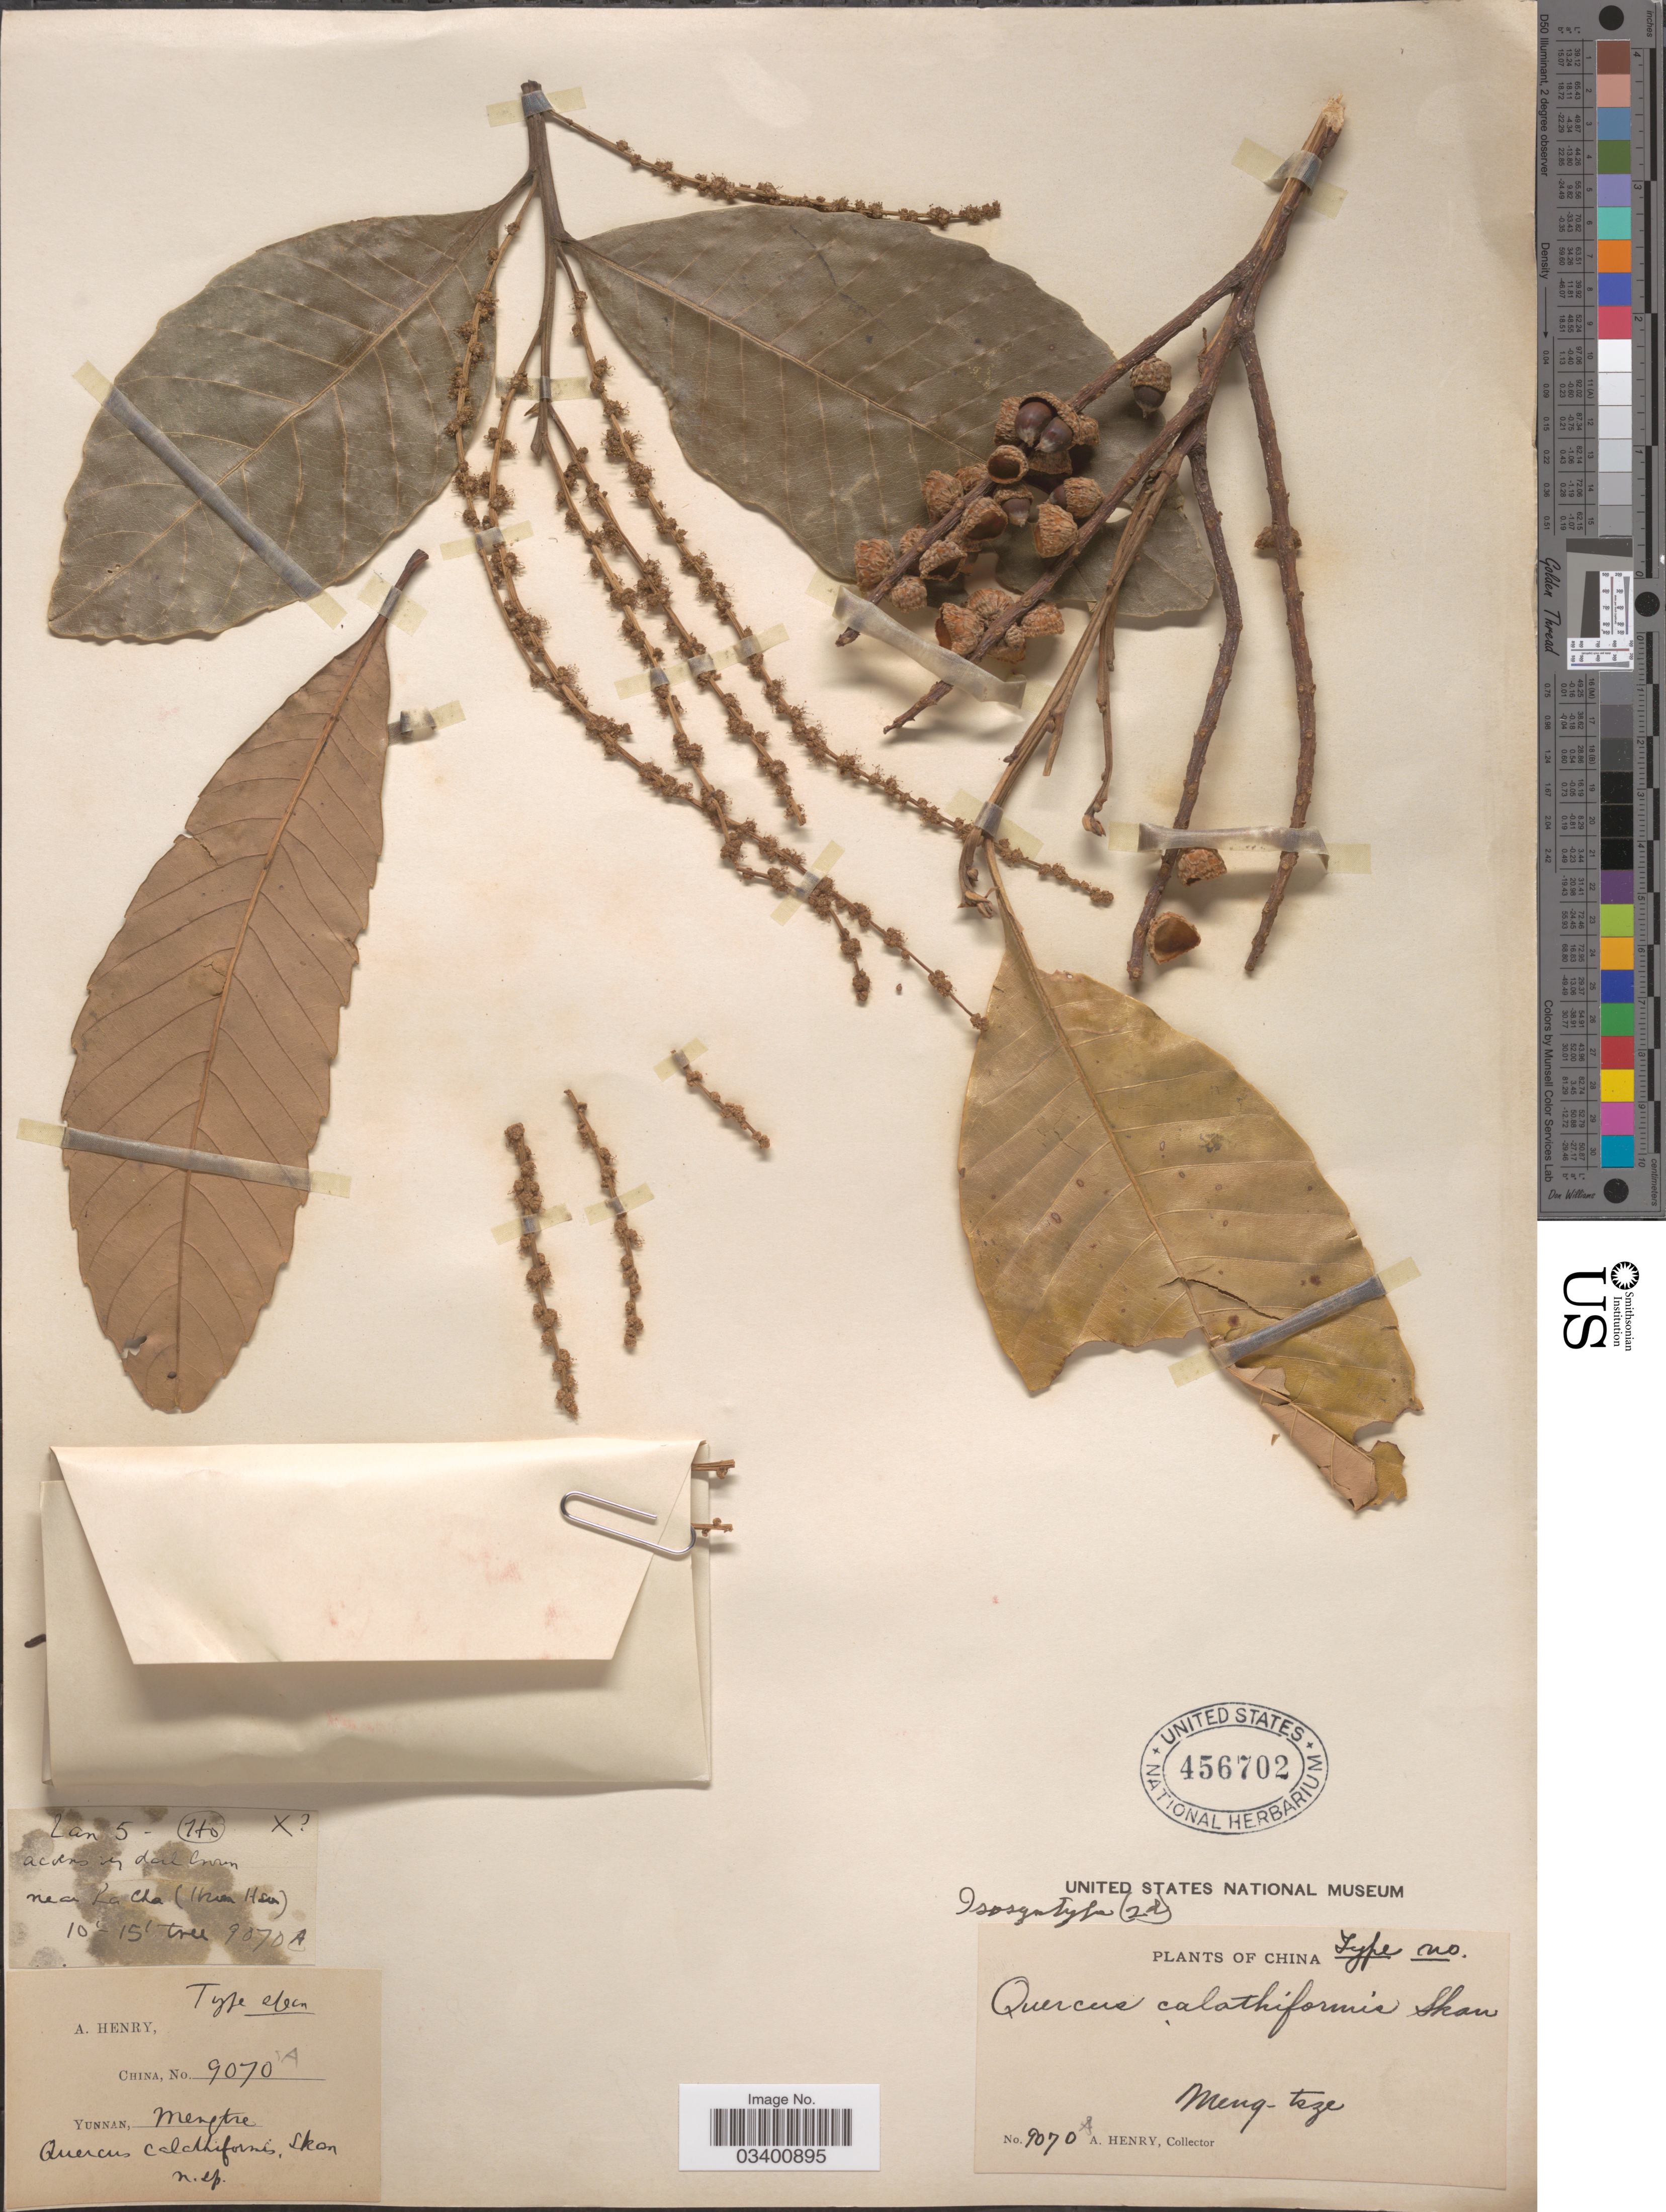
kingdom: Plantae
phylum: Tracheophyta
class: Magnoliopsida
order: Fagales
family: Fagaceae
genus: Castanopsis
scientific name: Castanopsis calathiformis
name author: (Skan) Rehder & E.H. Wilson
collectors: A. Henry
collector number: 9070 A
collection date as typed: Transcribed d/m/y: /1/5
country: China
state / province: Yunnan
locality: Meng-tsze. Near La Cha (Hsien Hsu). Ho.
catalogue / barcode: US 456702